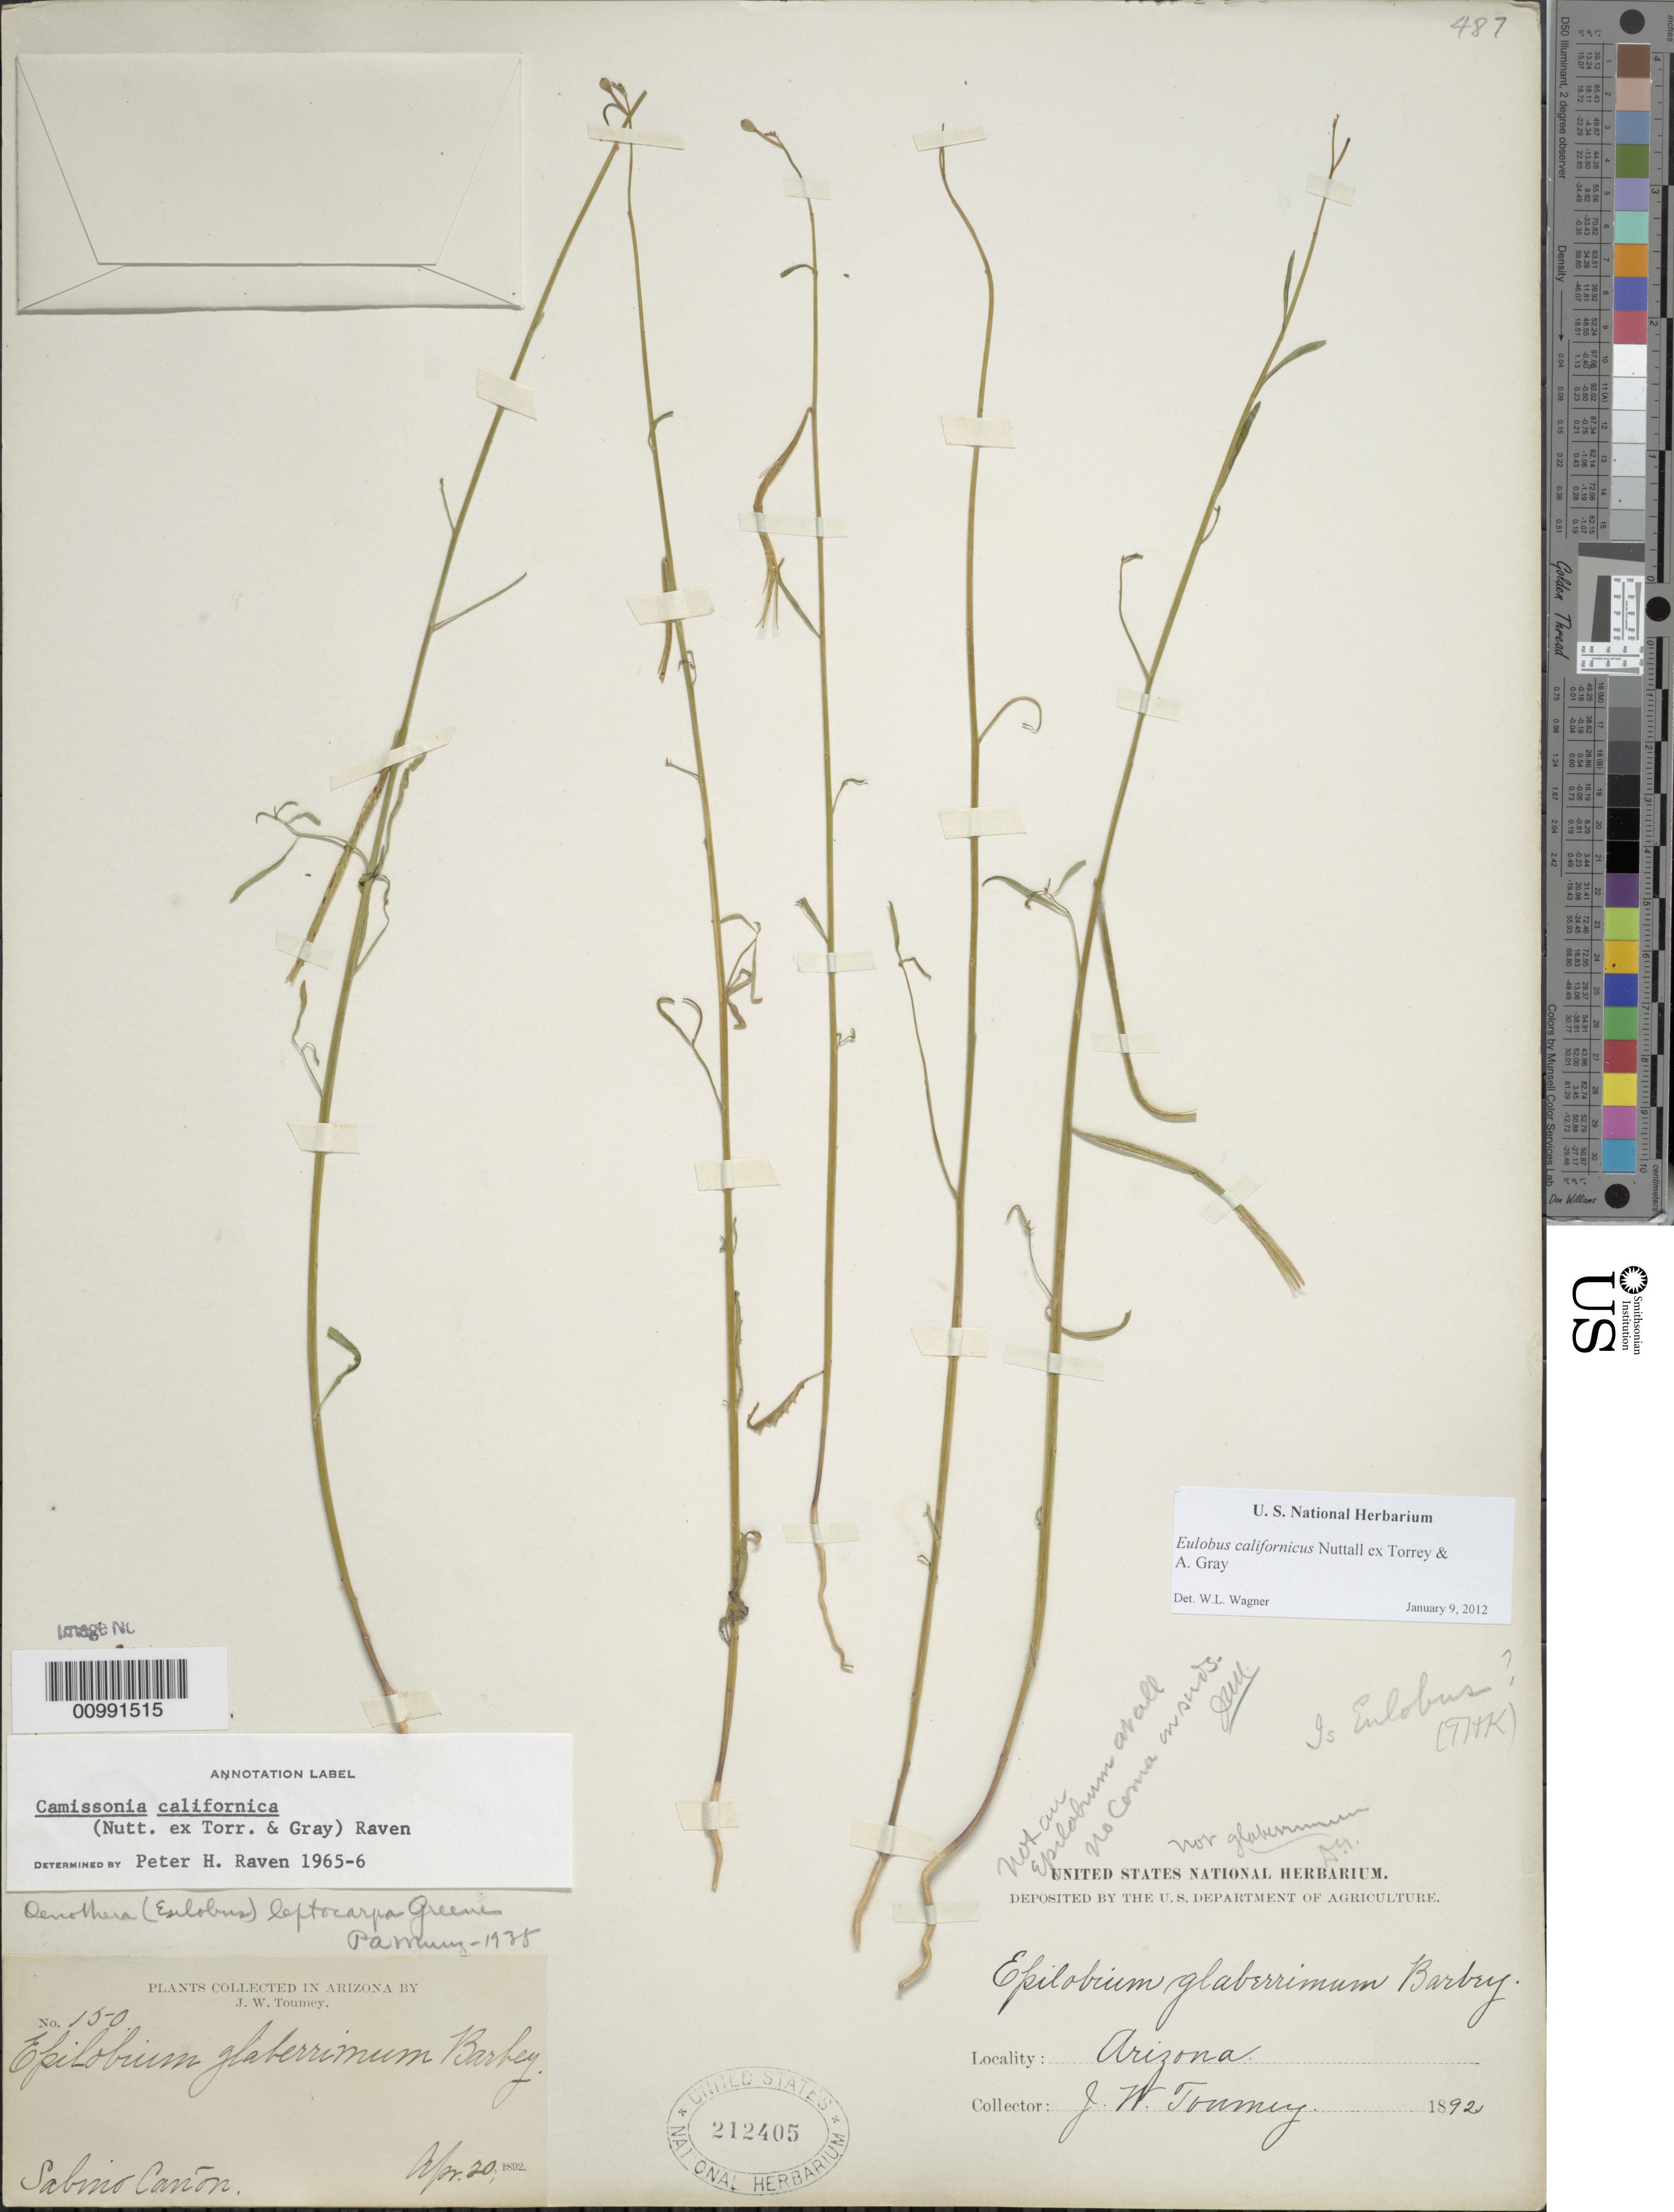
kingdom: Plantae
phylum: Tracheophyta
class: Magnoliopsida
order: Myrtales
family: Onagraceae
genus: Eulobus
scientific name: Eulobus californicus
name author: Nutt. ex Torr. & A. Gray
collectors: J. W. Toumey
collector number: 150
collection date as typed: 20 Apr 1892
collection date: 1892-04-20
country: United States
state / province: Arizona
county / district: Pima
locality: Sabino Canyon.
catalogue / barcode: US 212405